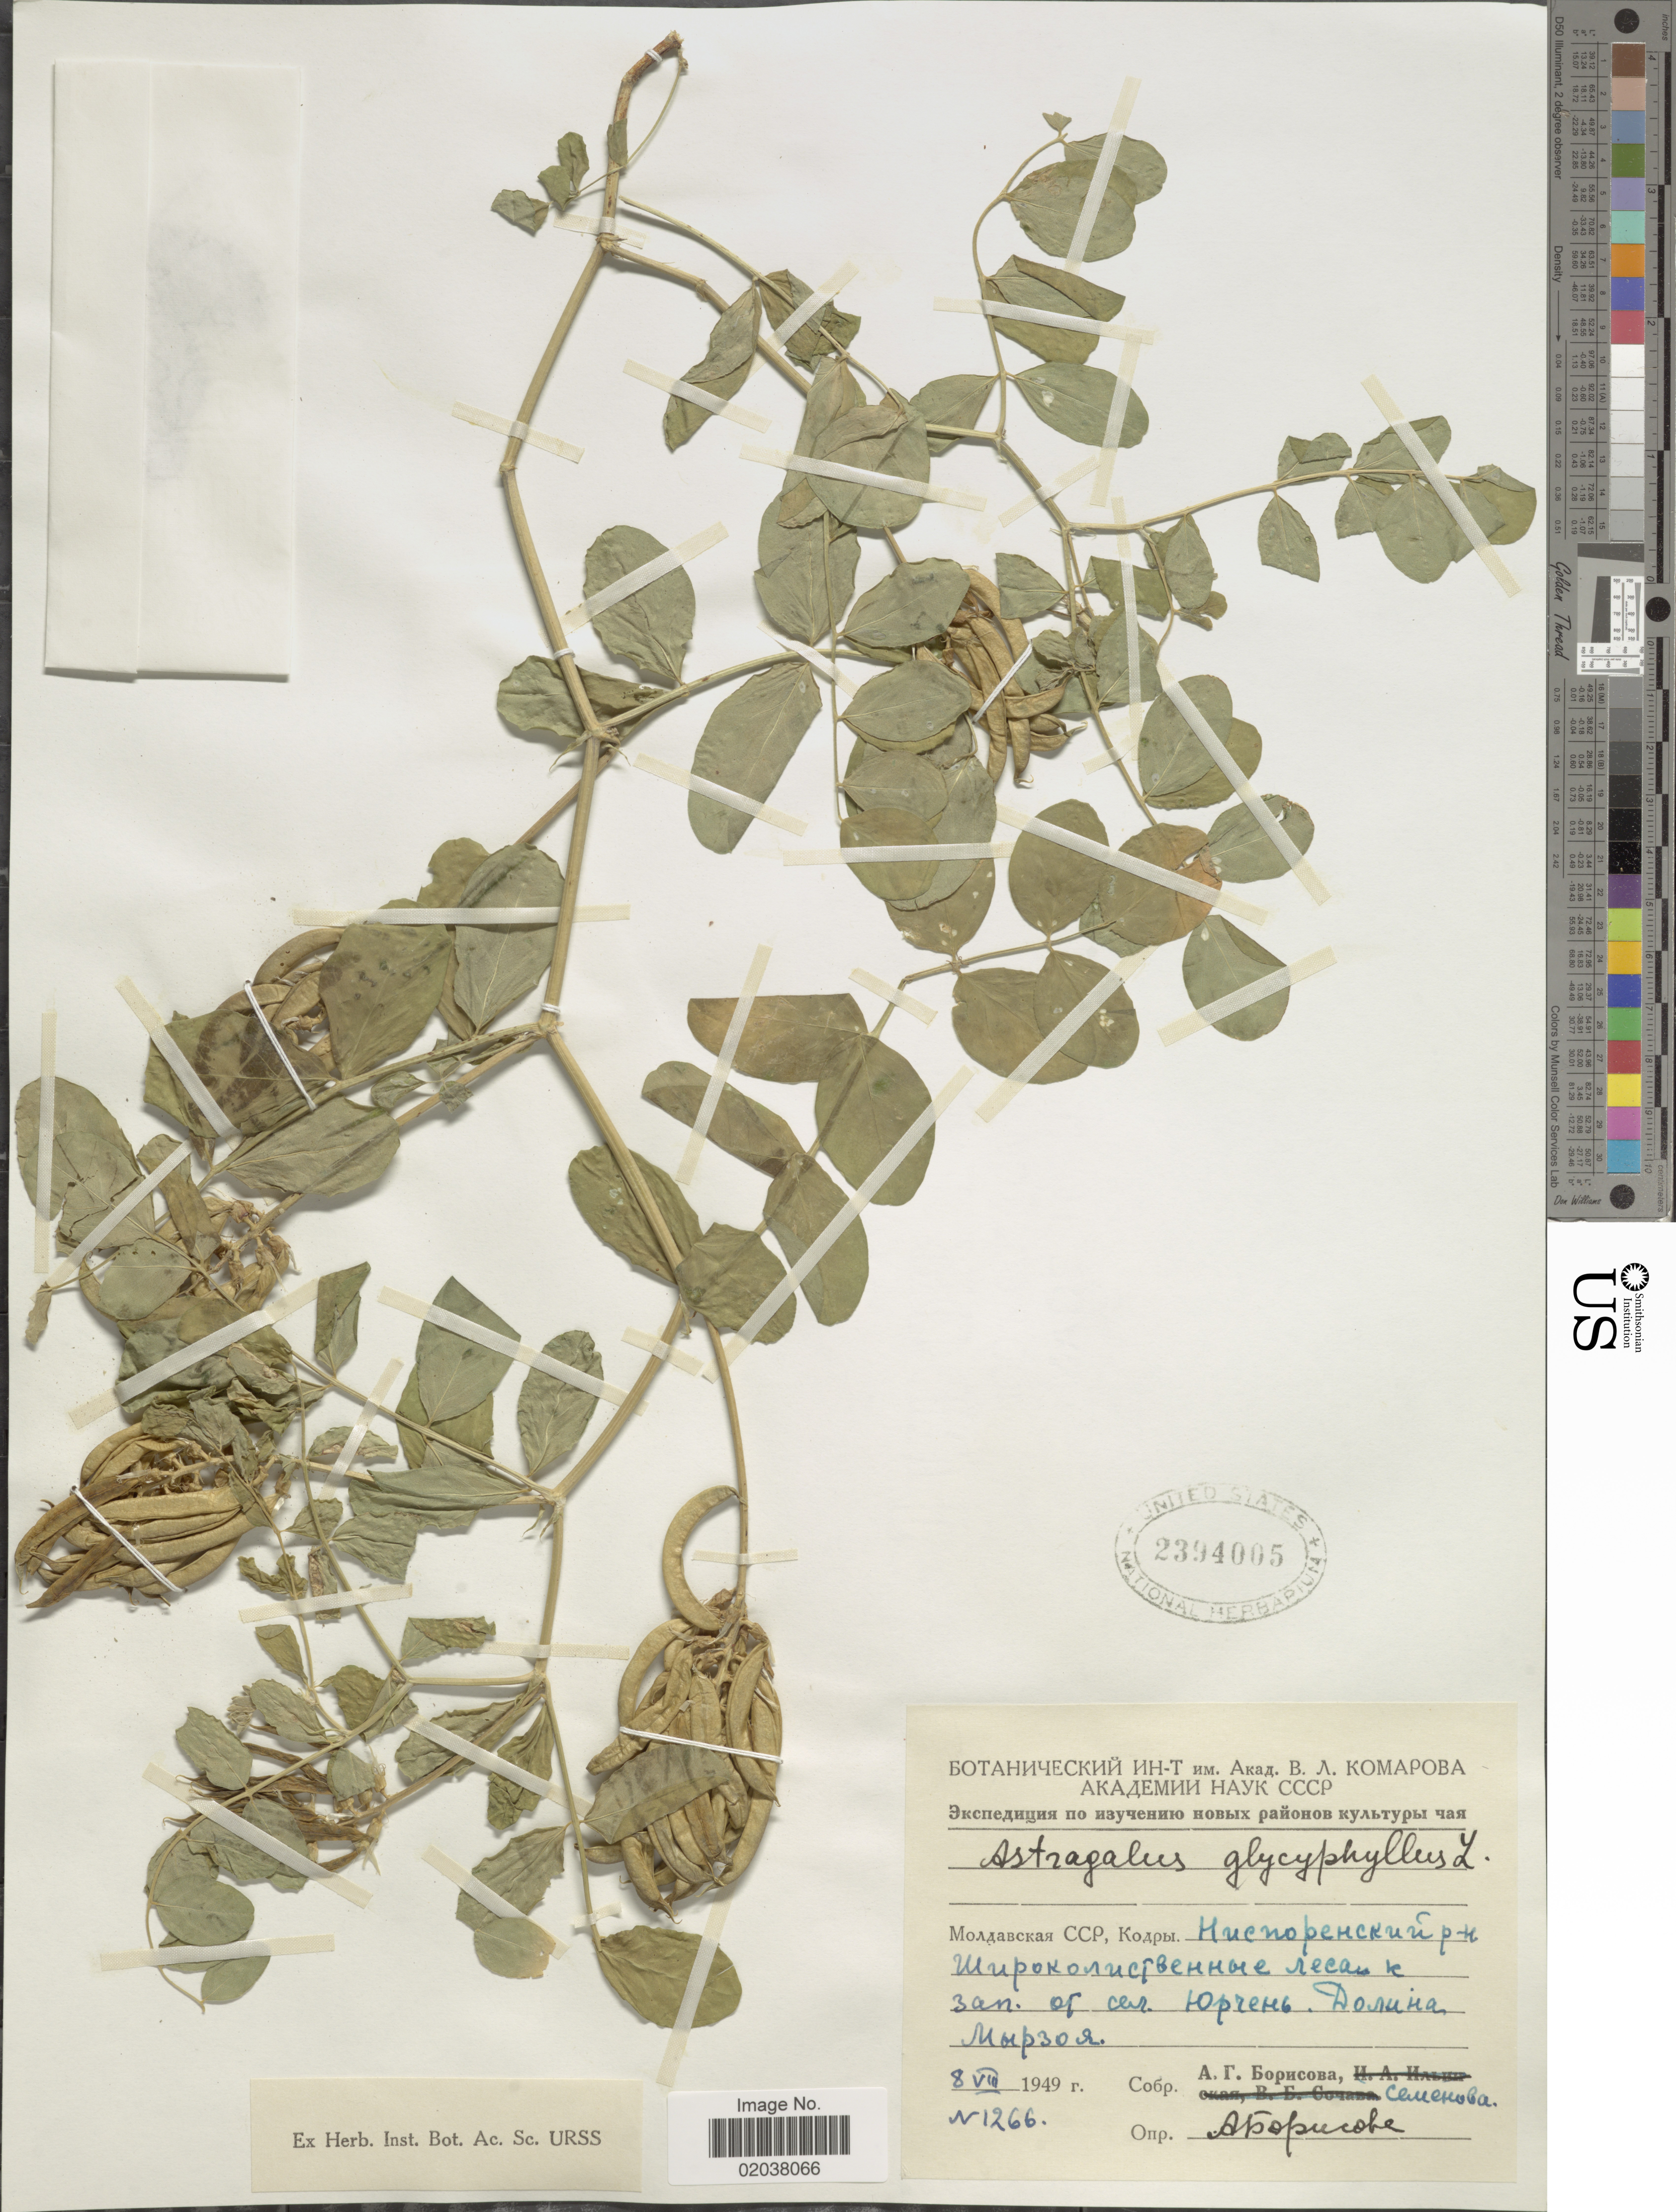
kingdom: Plantae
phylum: Tracheophyta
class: Magnoliopsida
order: Fabales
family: Fabaceae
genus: Astragalus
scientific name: Astragalus glycyphyllos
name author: L.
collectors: A. Borisova & Semenova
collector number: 1266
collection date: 1949-08-08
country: Moldova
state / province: Nisporeni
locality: Codru, W of Urchen Village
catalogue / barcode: US 2394005